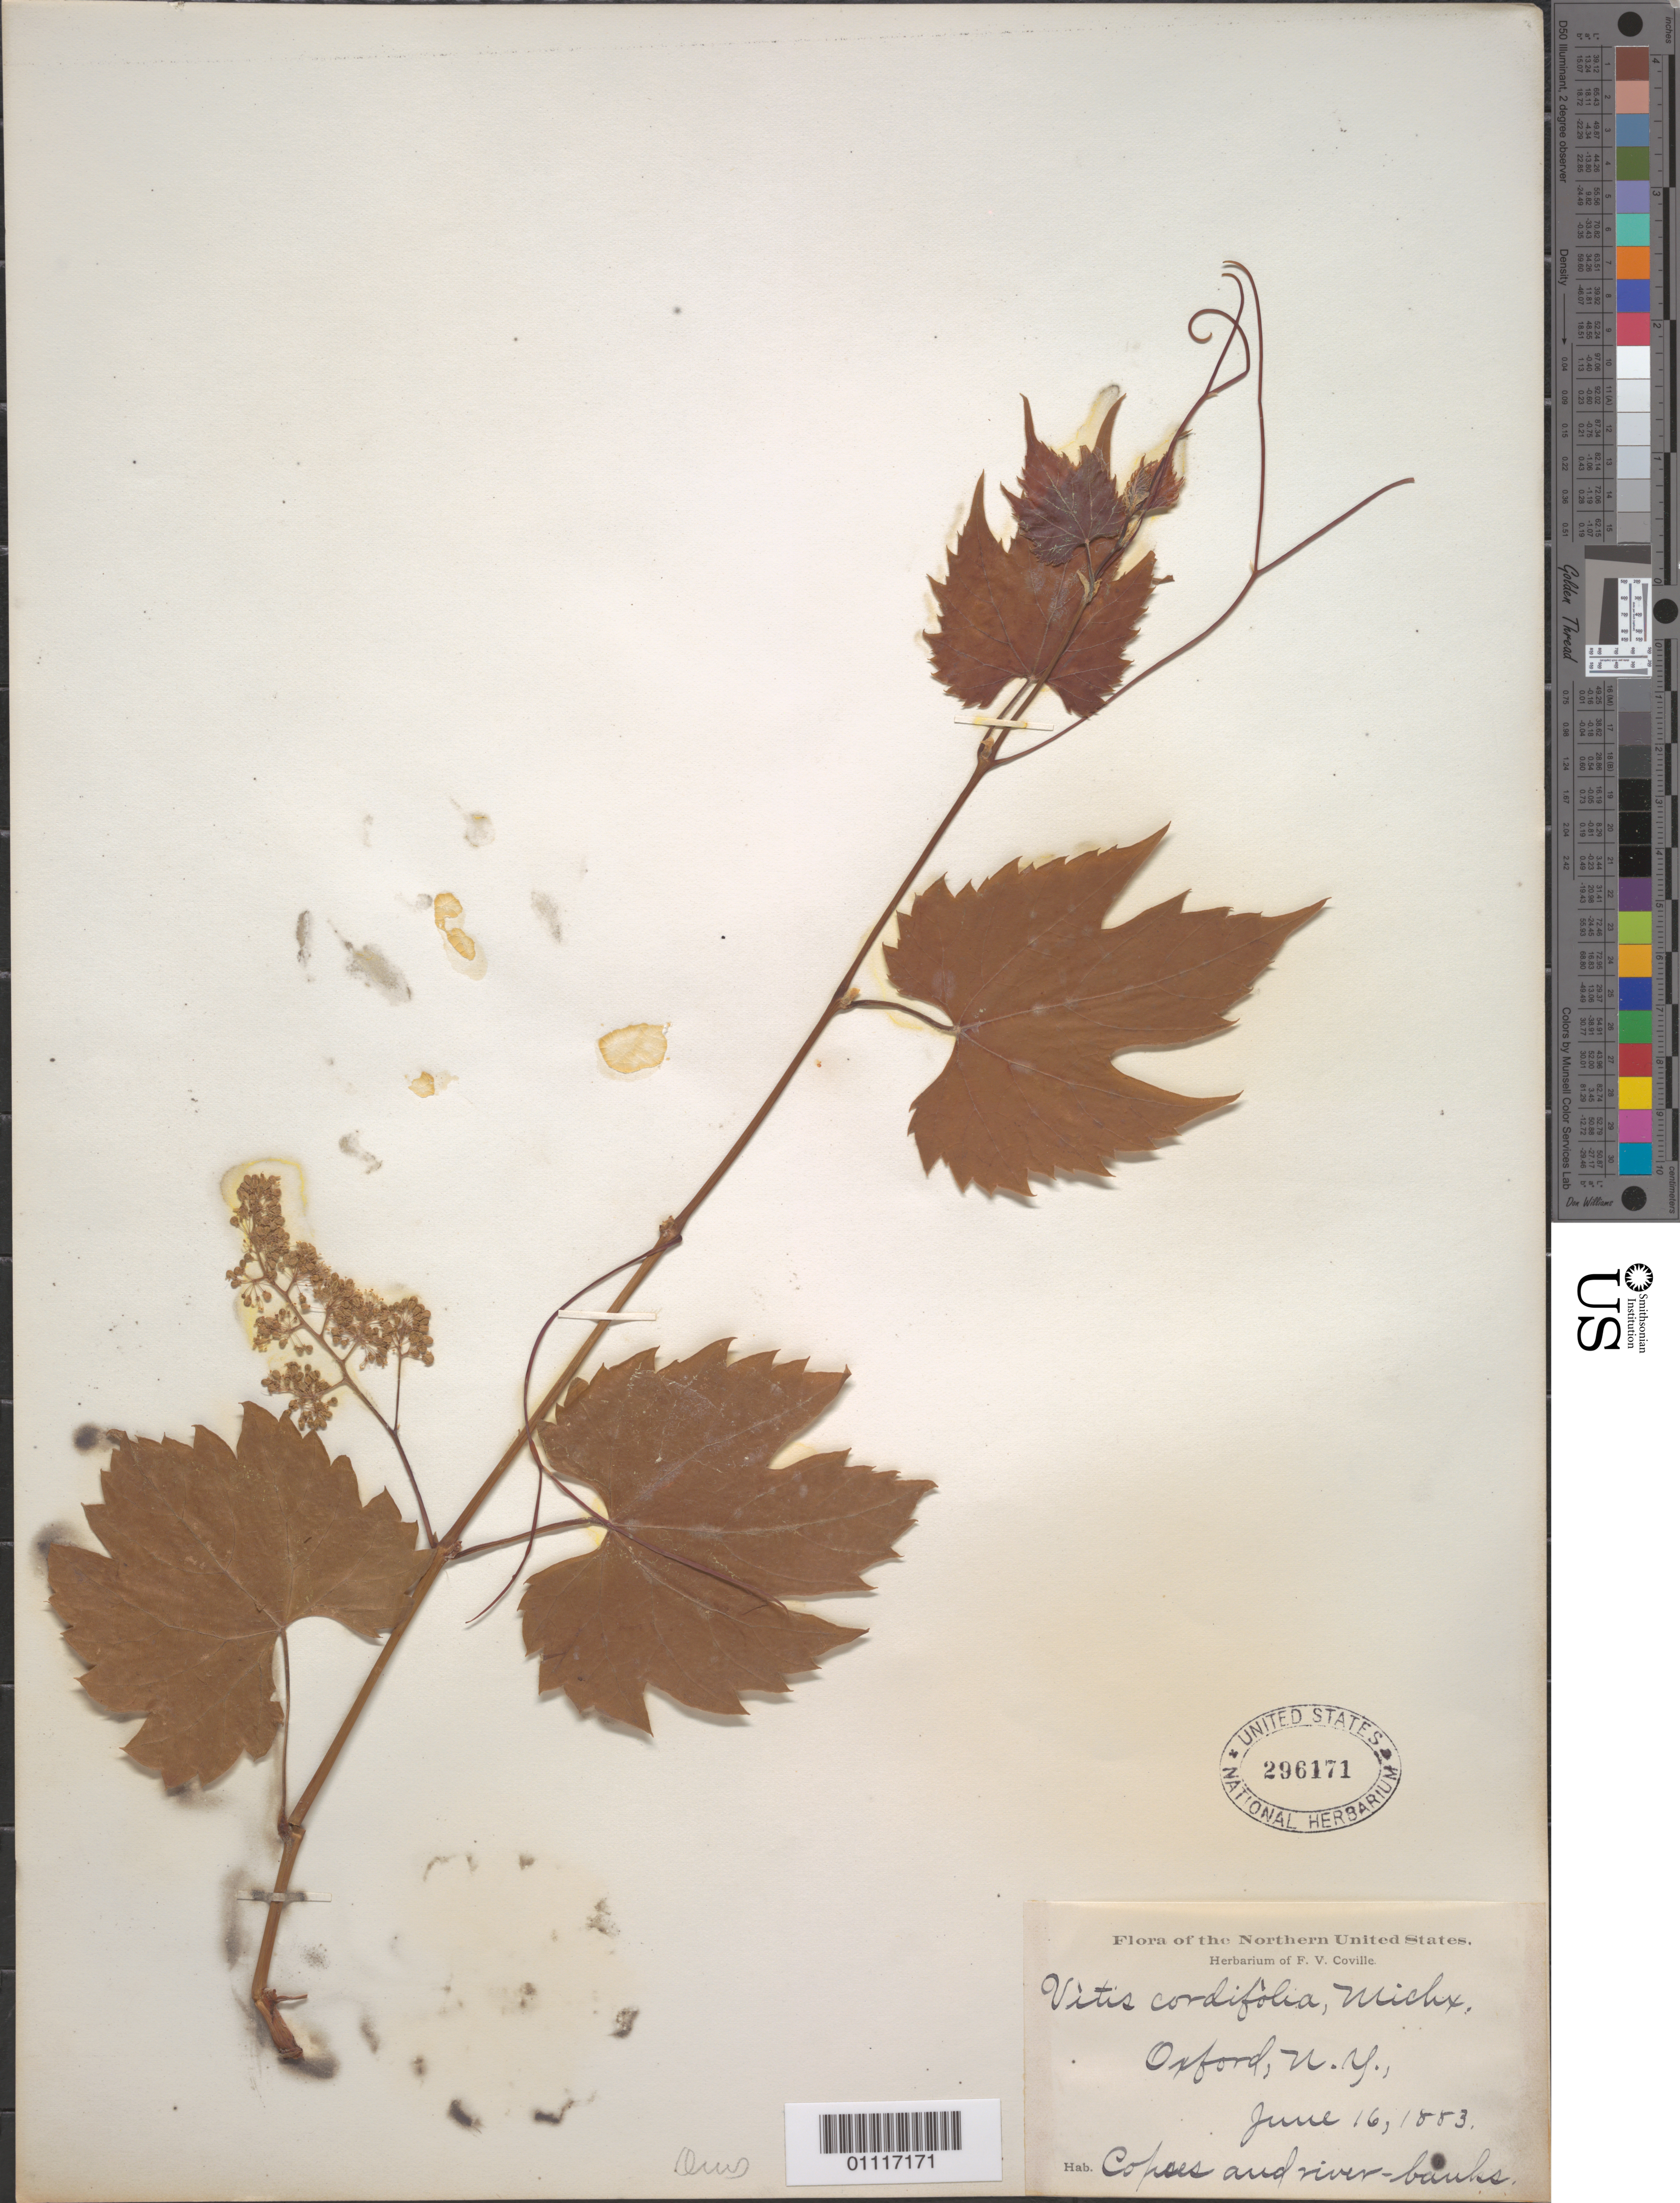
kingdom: Plantae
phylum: Tracheophyta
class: Magnoliopsida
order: Vitales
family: Vitaceae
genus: Vitis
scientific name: Vitis cordifolia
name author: Michx.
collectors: F. V. Coville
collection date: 1883-06-16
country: United States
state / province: New York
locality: Oxford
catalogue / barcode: US 296171